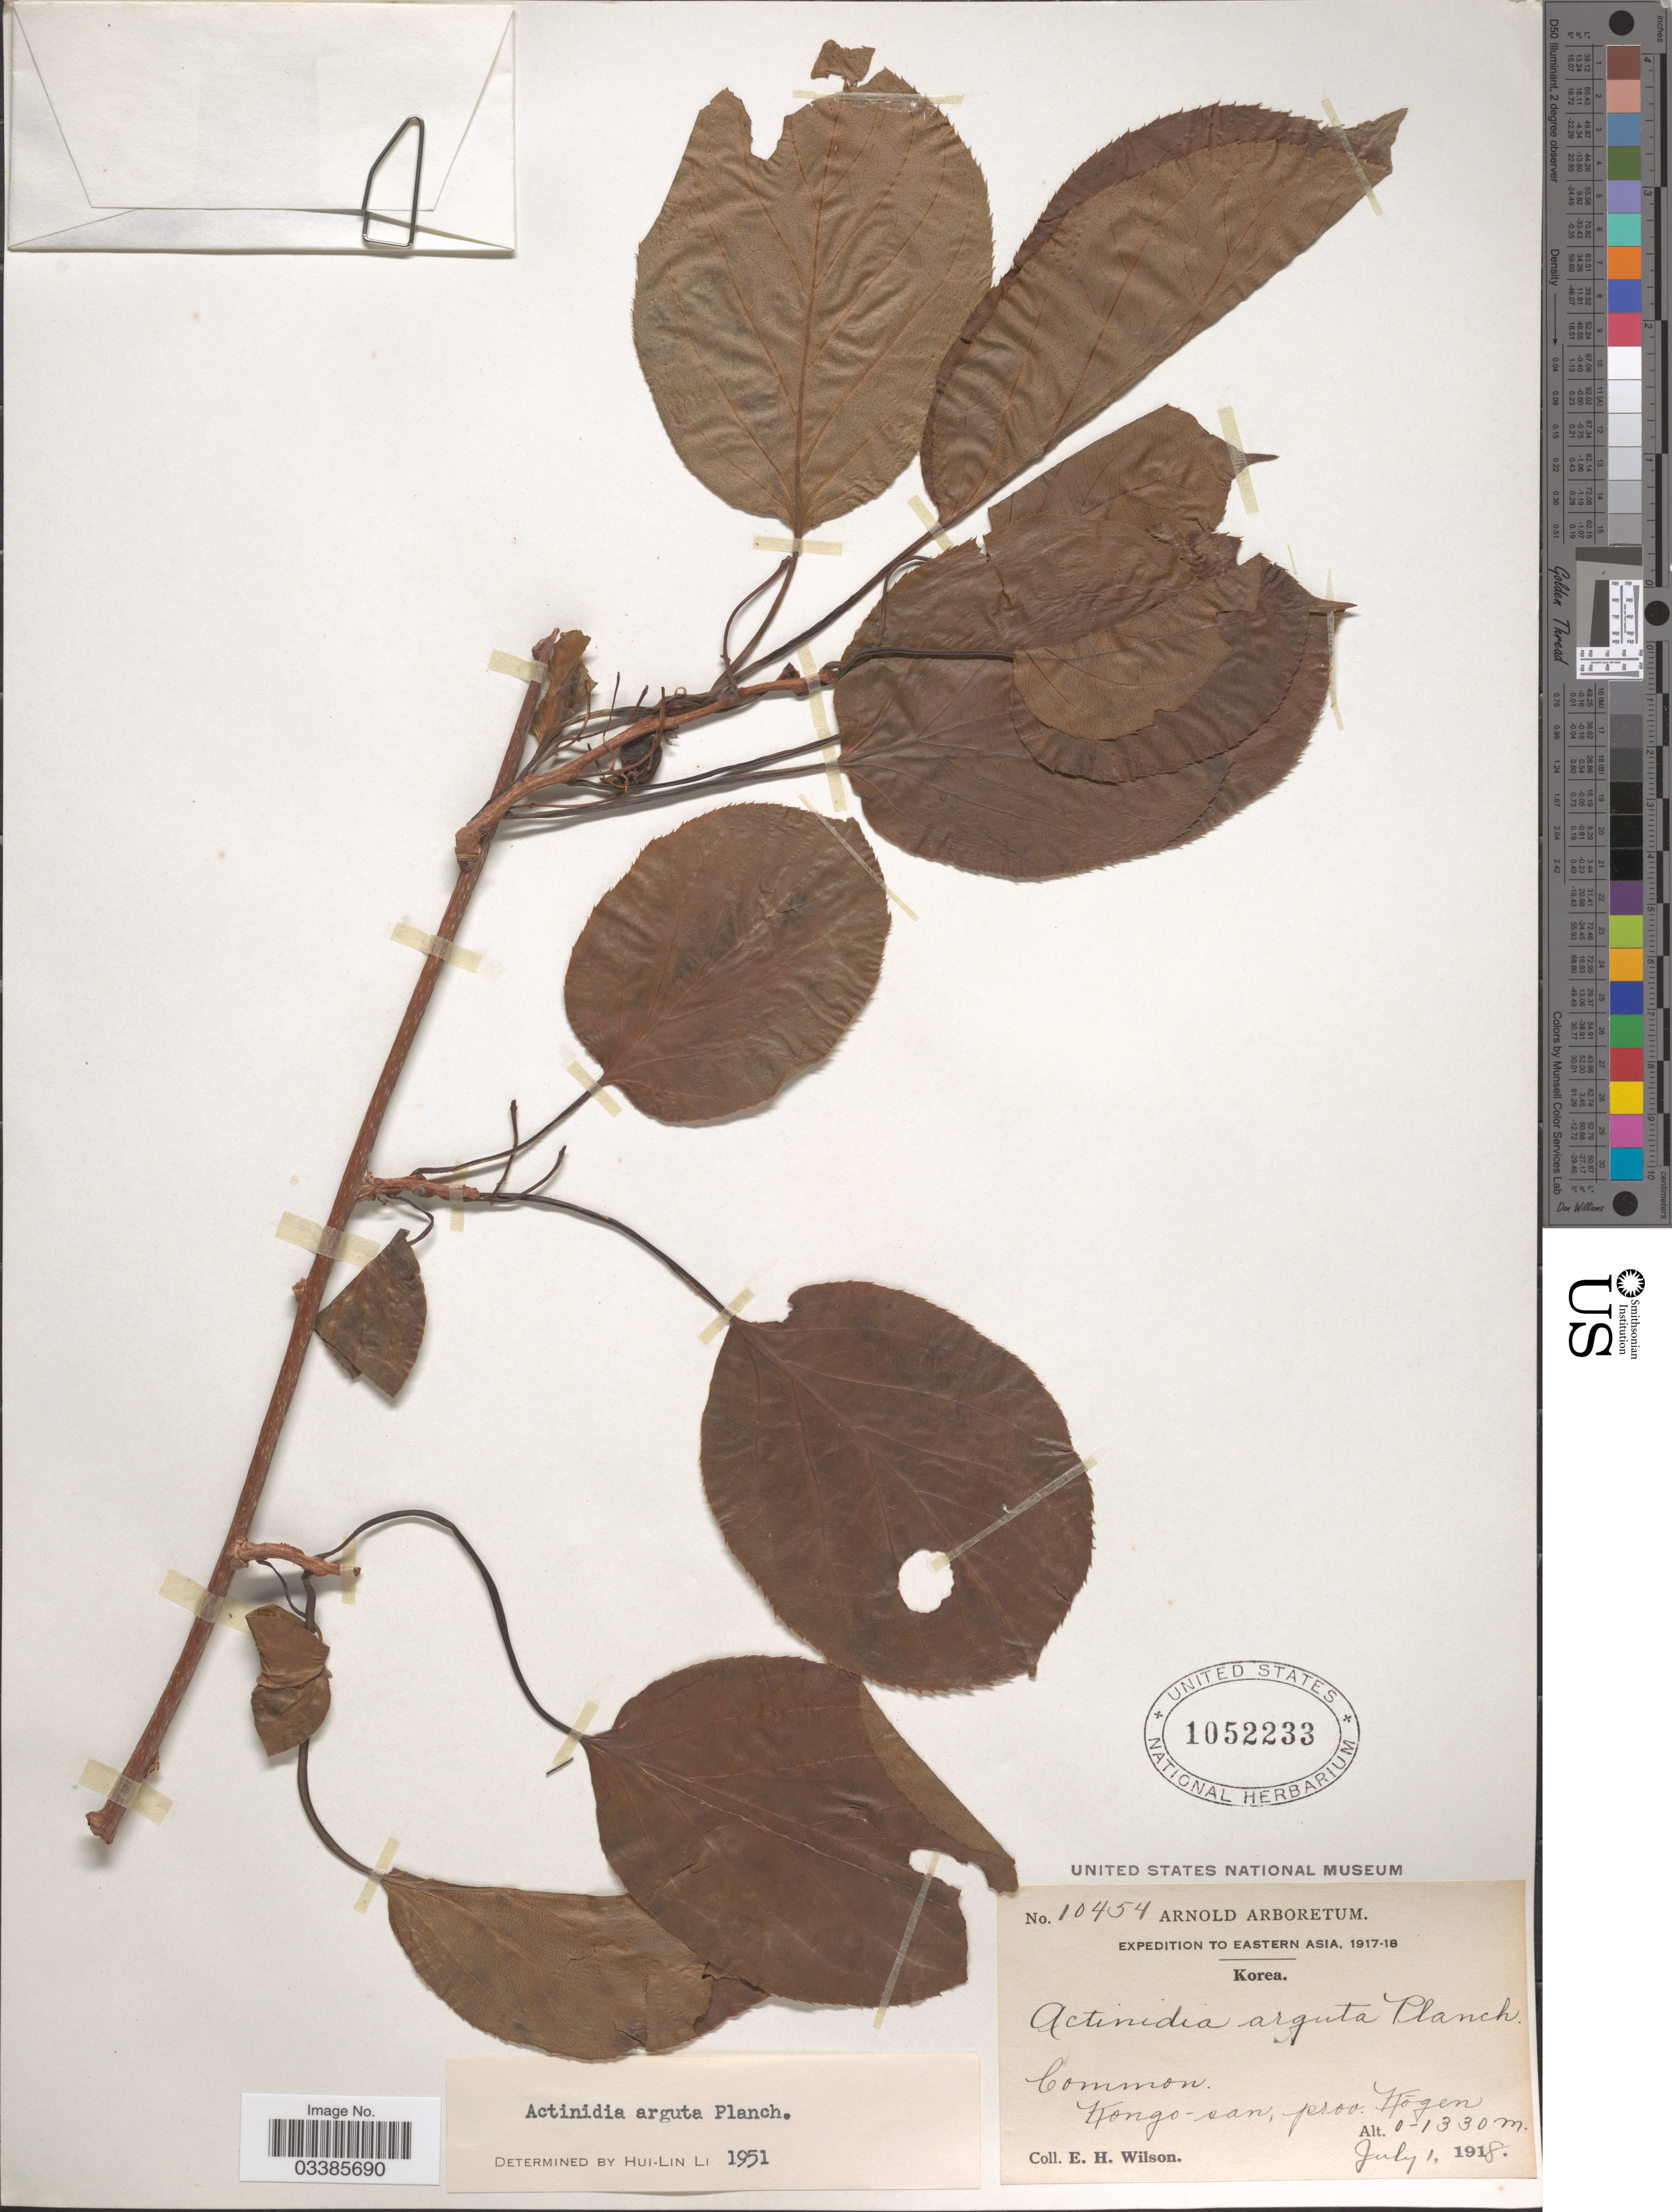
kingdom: Plantae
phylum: Tracheophyta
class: Magnoliopsida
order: Ericales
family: Actinidiaceae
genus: Actinidia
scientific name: Actinidia arguta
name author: (Siebold & Zucc.) Planch. ex Miq.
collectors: E. Wilson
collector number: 10454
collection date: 1918-07-01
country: North Korea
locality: Eastern Asia. Korea. Kongo-san, Prov. Kōgen.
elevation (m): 0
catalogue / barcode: US 1052233